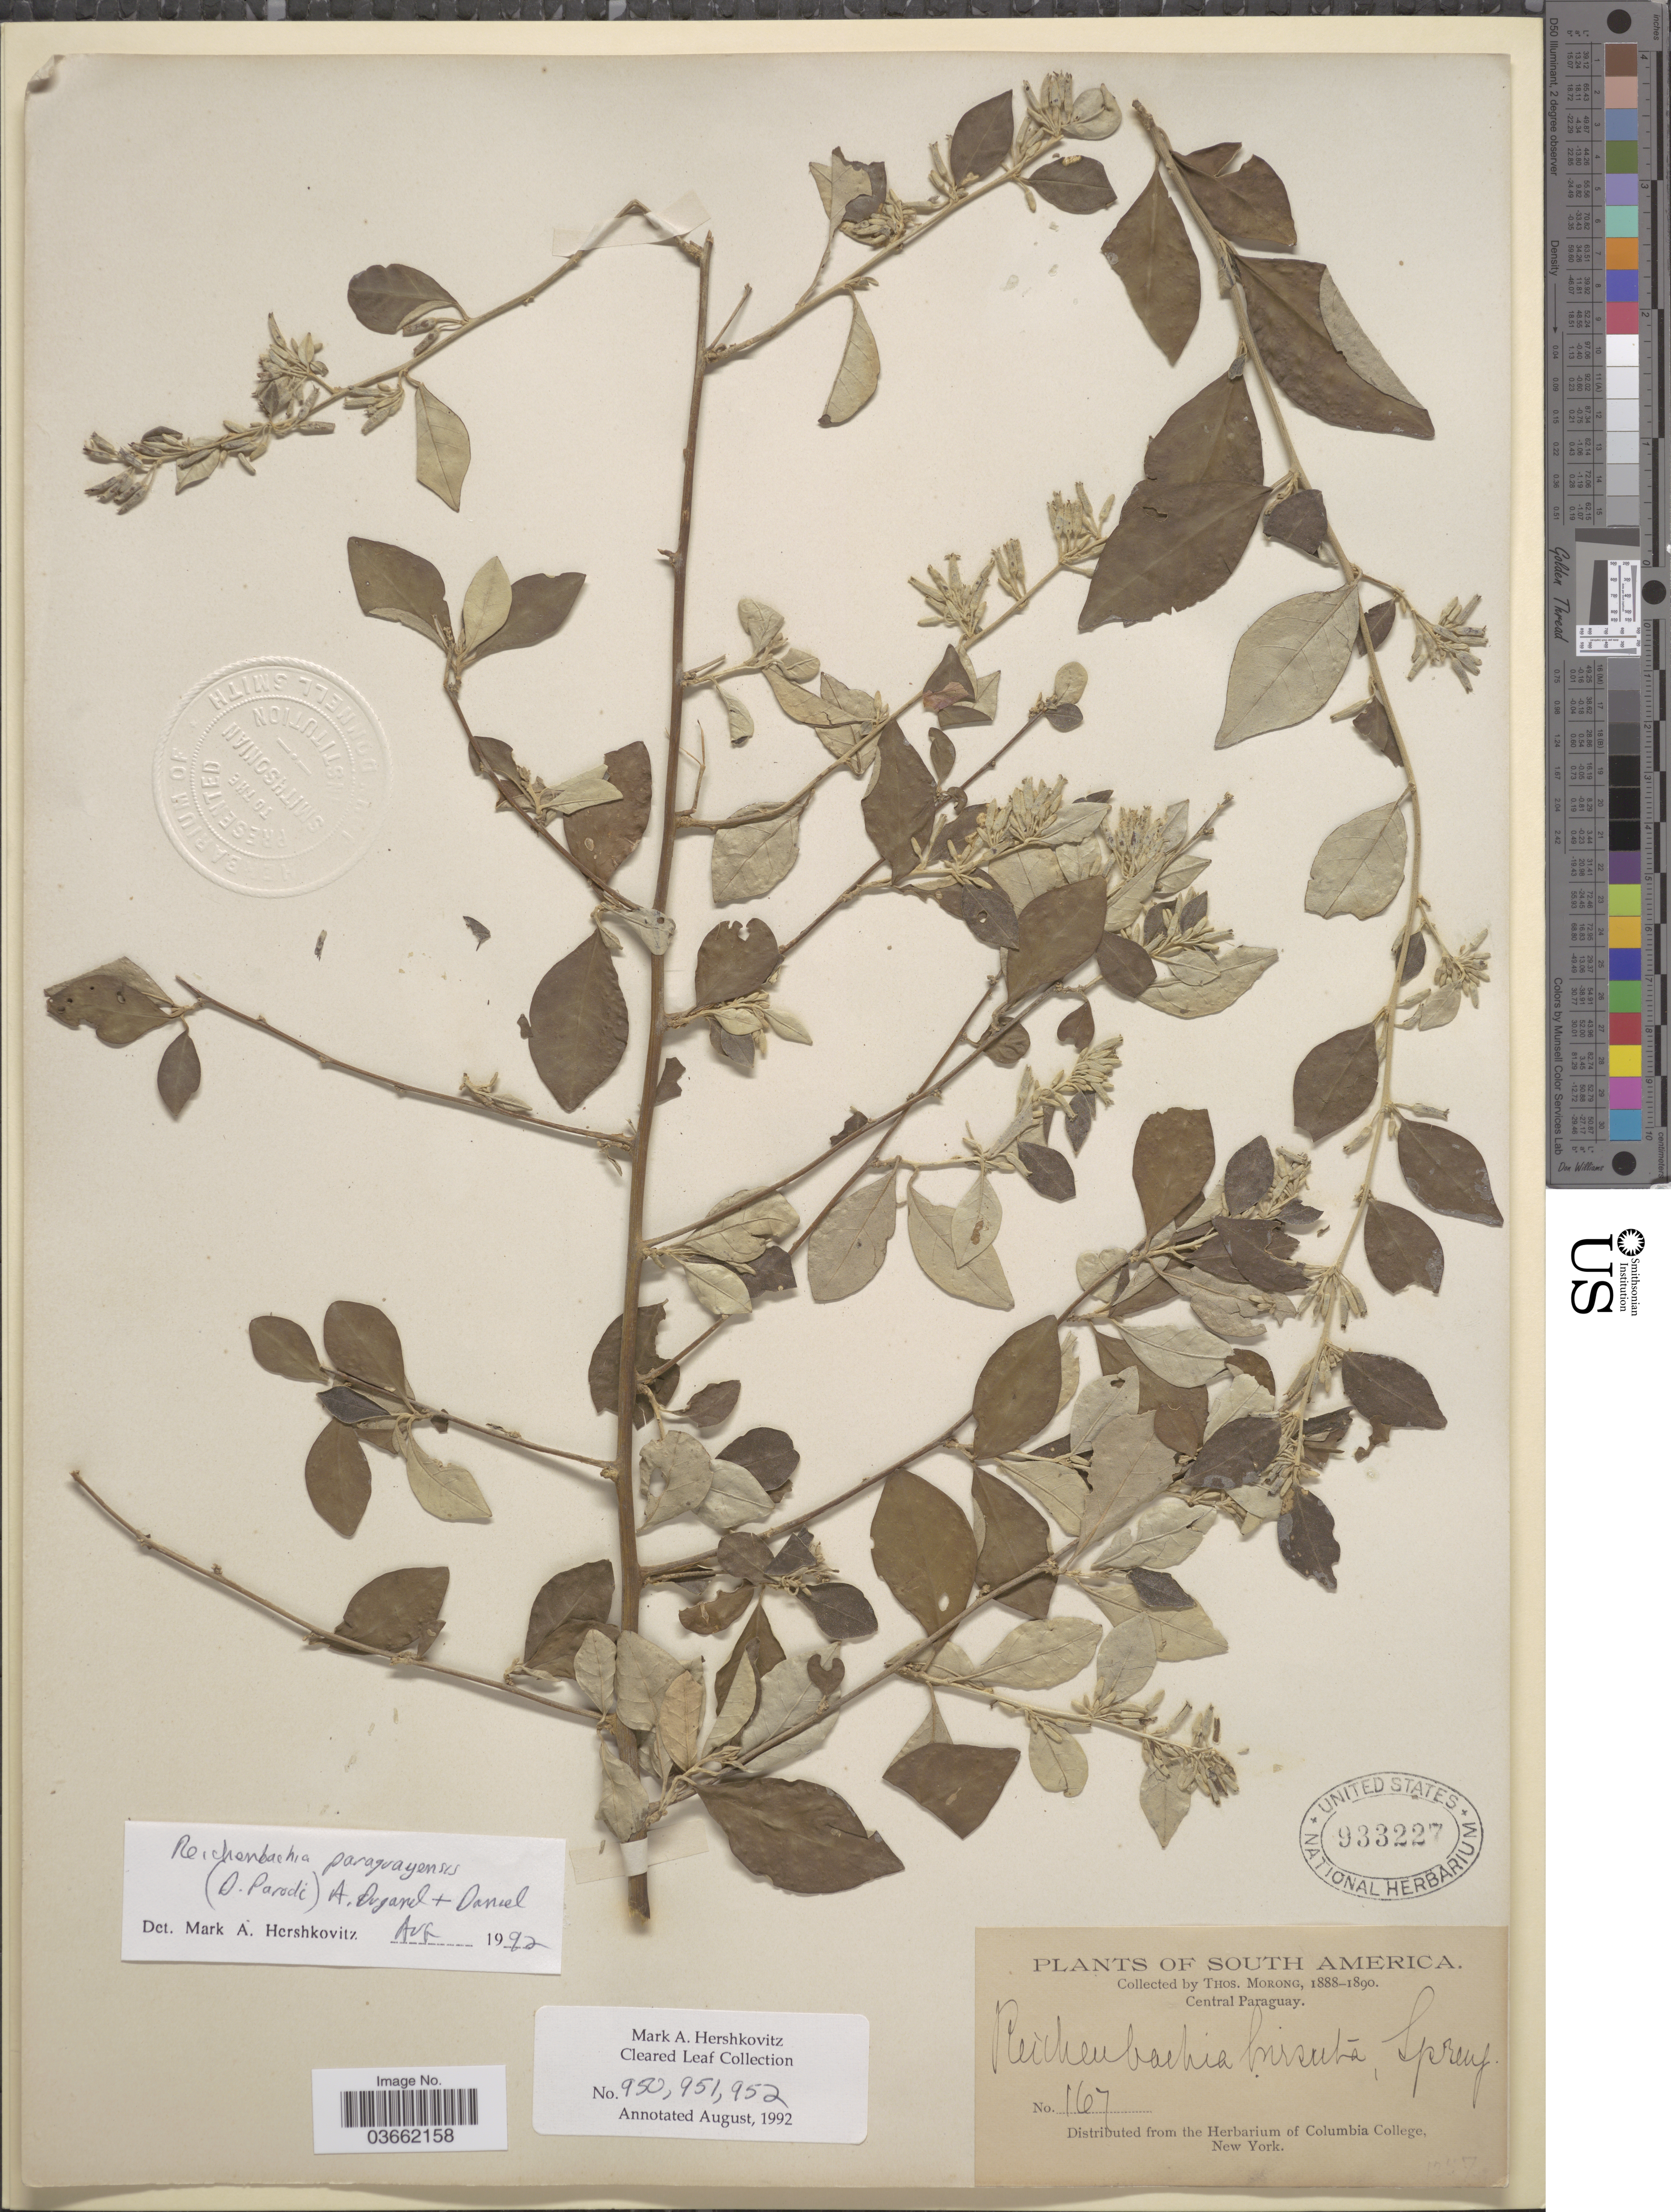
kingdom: Plantae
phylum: Tracheophyta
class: Magnoliopsida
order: Caryophyllales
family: Nyctaginaceae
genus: Reichenbachia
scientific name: Reichenbachia paraguayensis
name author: (Parodi) Dugand G. & Daniel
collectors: ex herb. T. Morong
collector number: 167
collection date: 1888/1890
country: Paraguay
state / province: Central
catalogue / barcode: US 933227